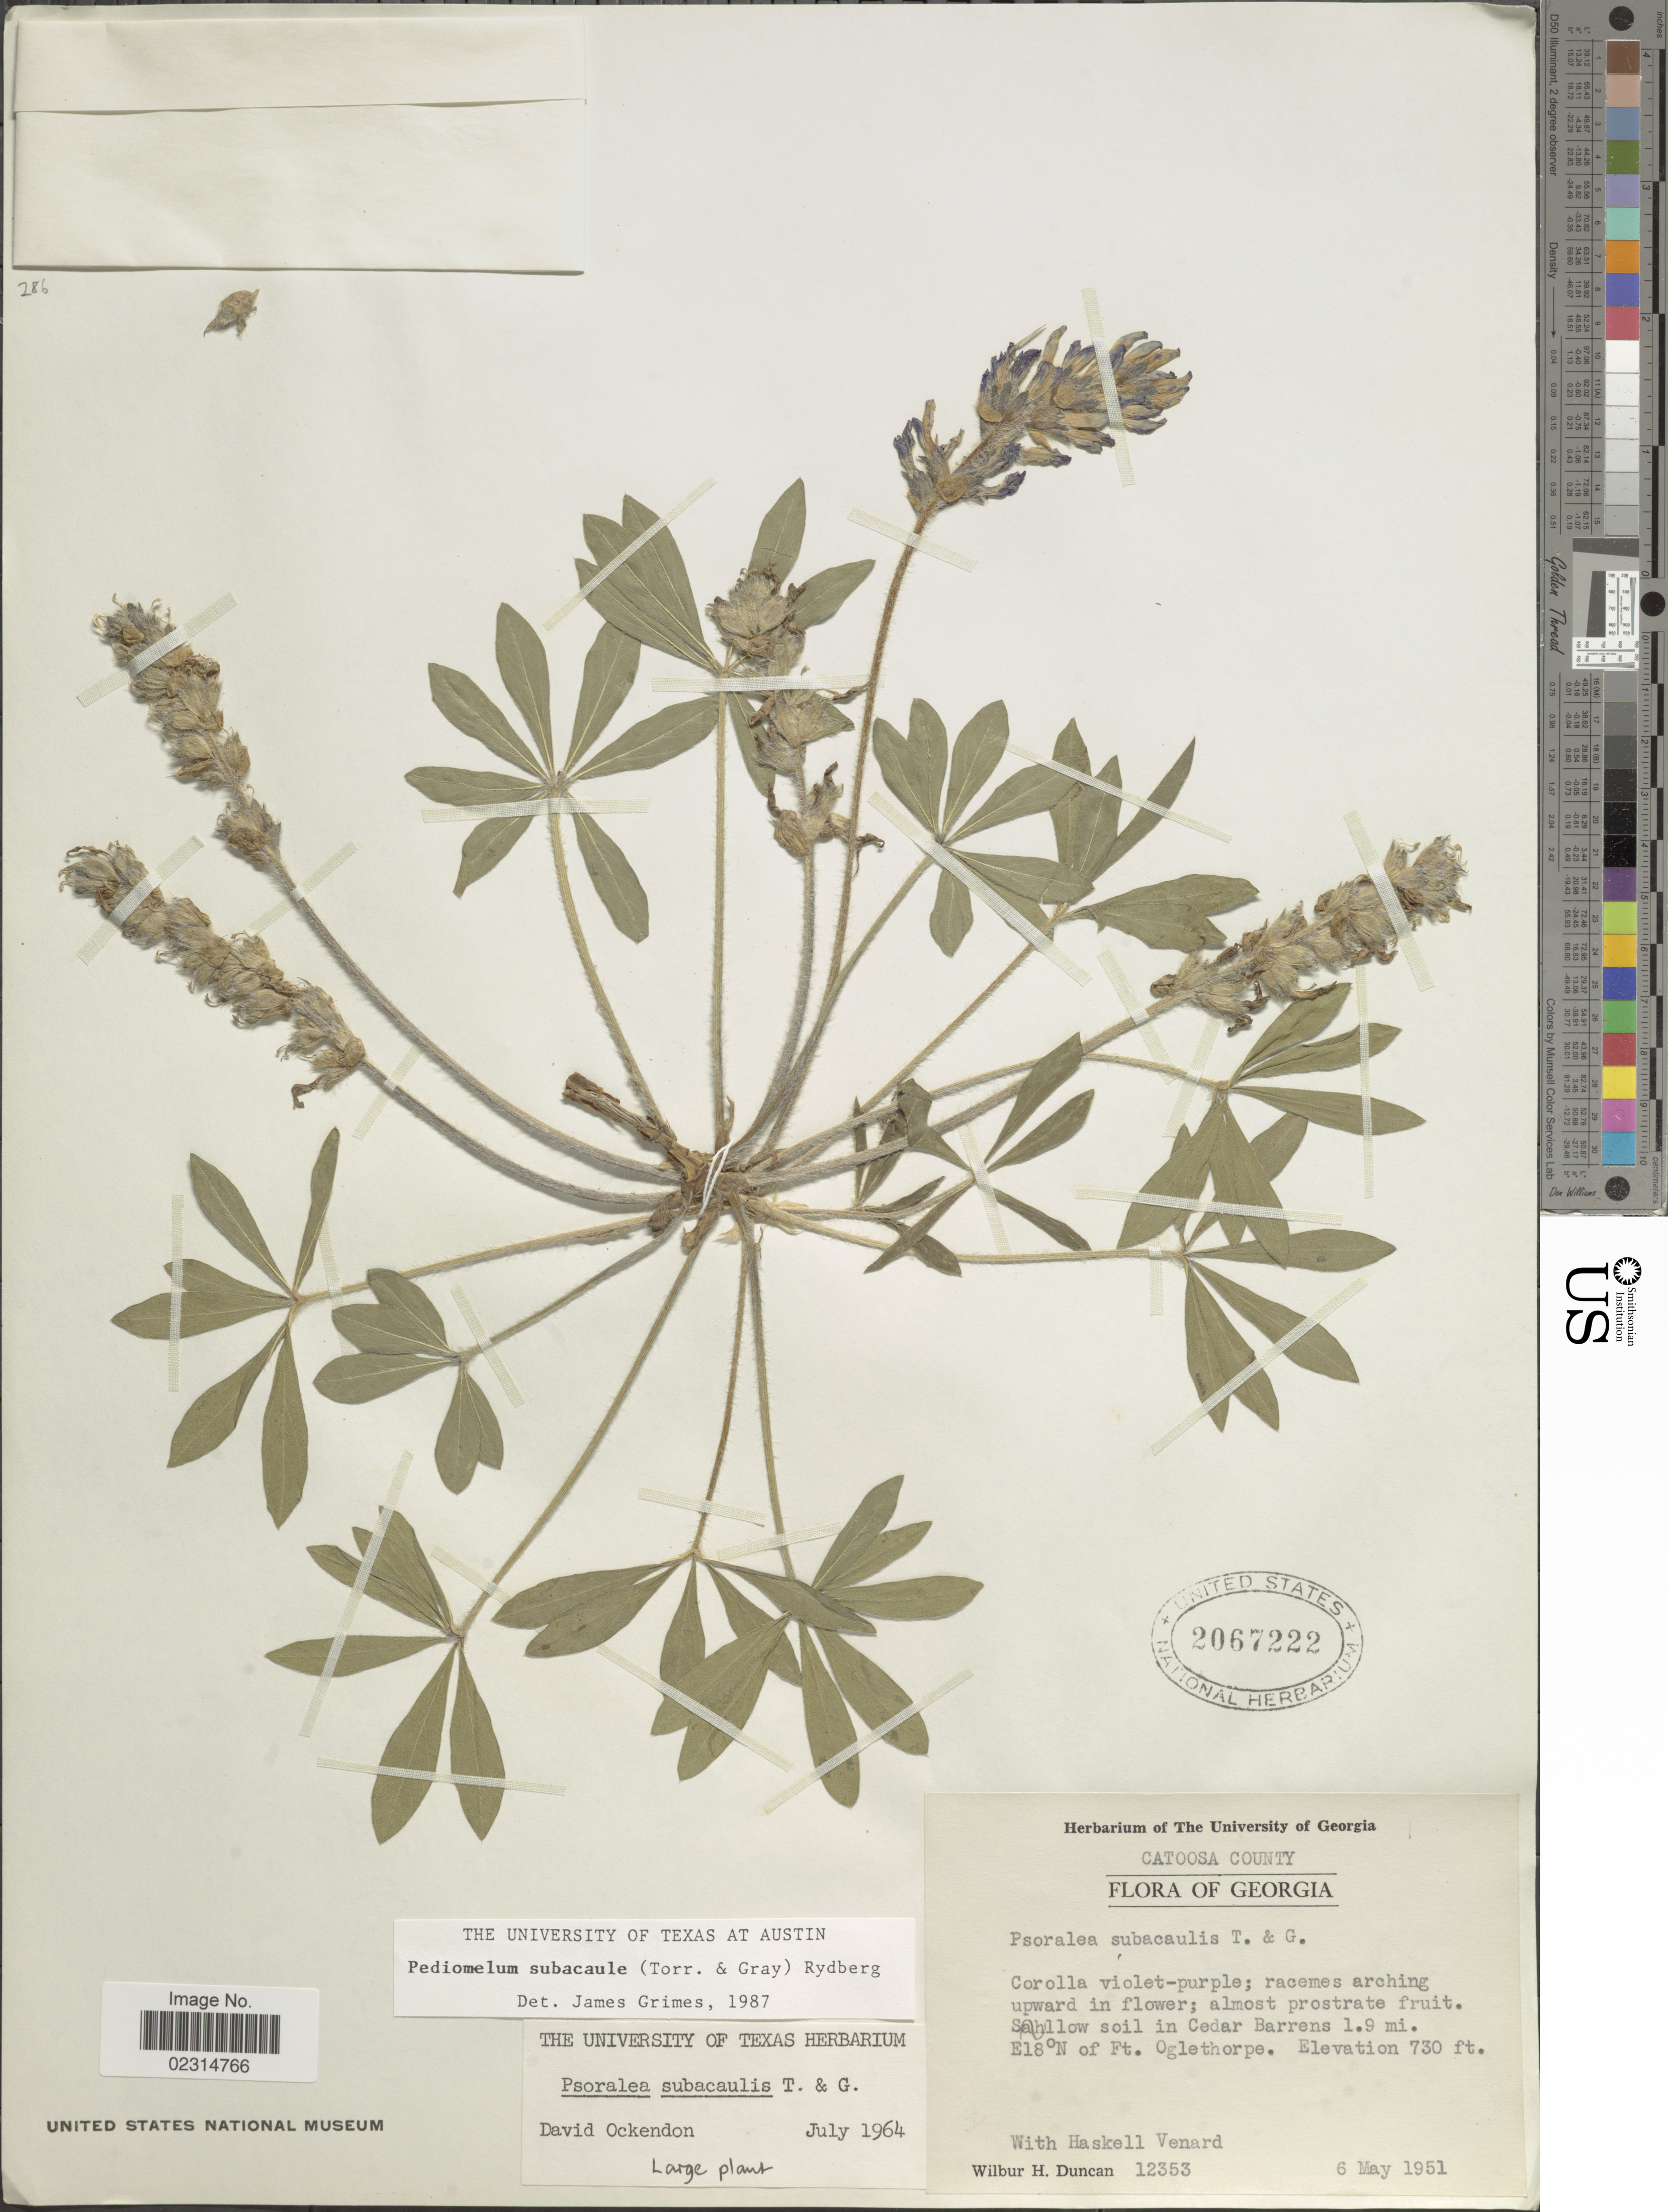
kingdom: Plantae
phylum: Tracheophyta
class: Magnoliopsida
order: Fabales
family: Fabaceae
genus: Pediomelum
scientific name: Pediomelum subacaule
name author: (Torr. & A. Gray) Rydb.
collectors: W. H. Duncan & H. Venard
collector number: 12353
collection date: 1951-05-06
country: United States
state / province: Georgia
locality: Catoosa County, Shallow soil in Cedar Barrens 1.9 mi E18°N of Ft Oglethorpe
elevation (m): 223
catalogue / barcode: US 2067222